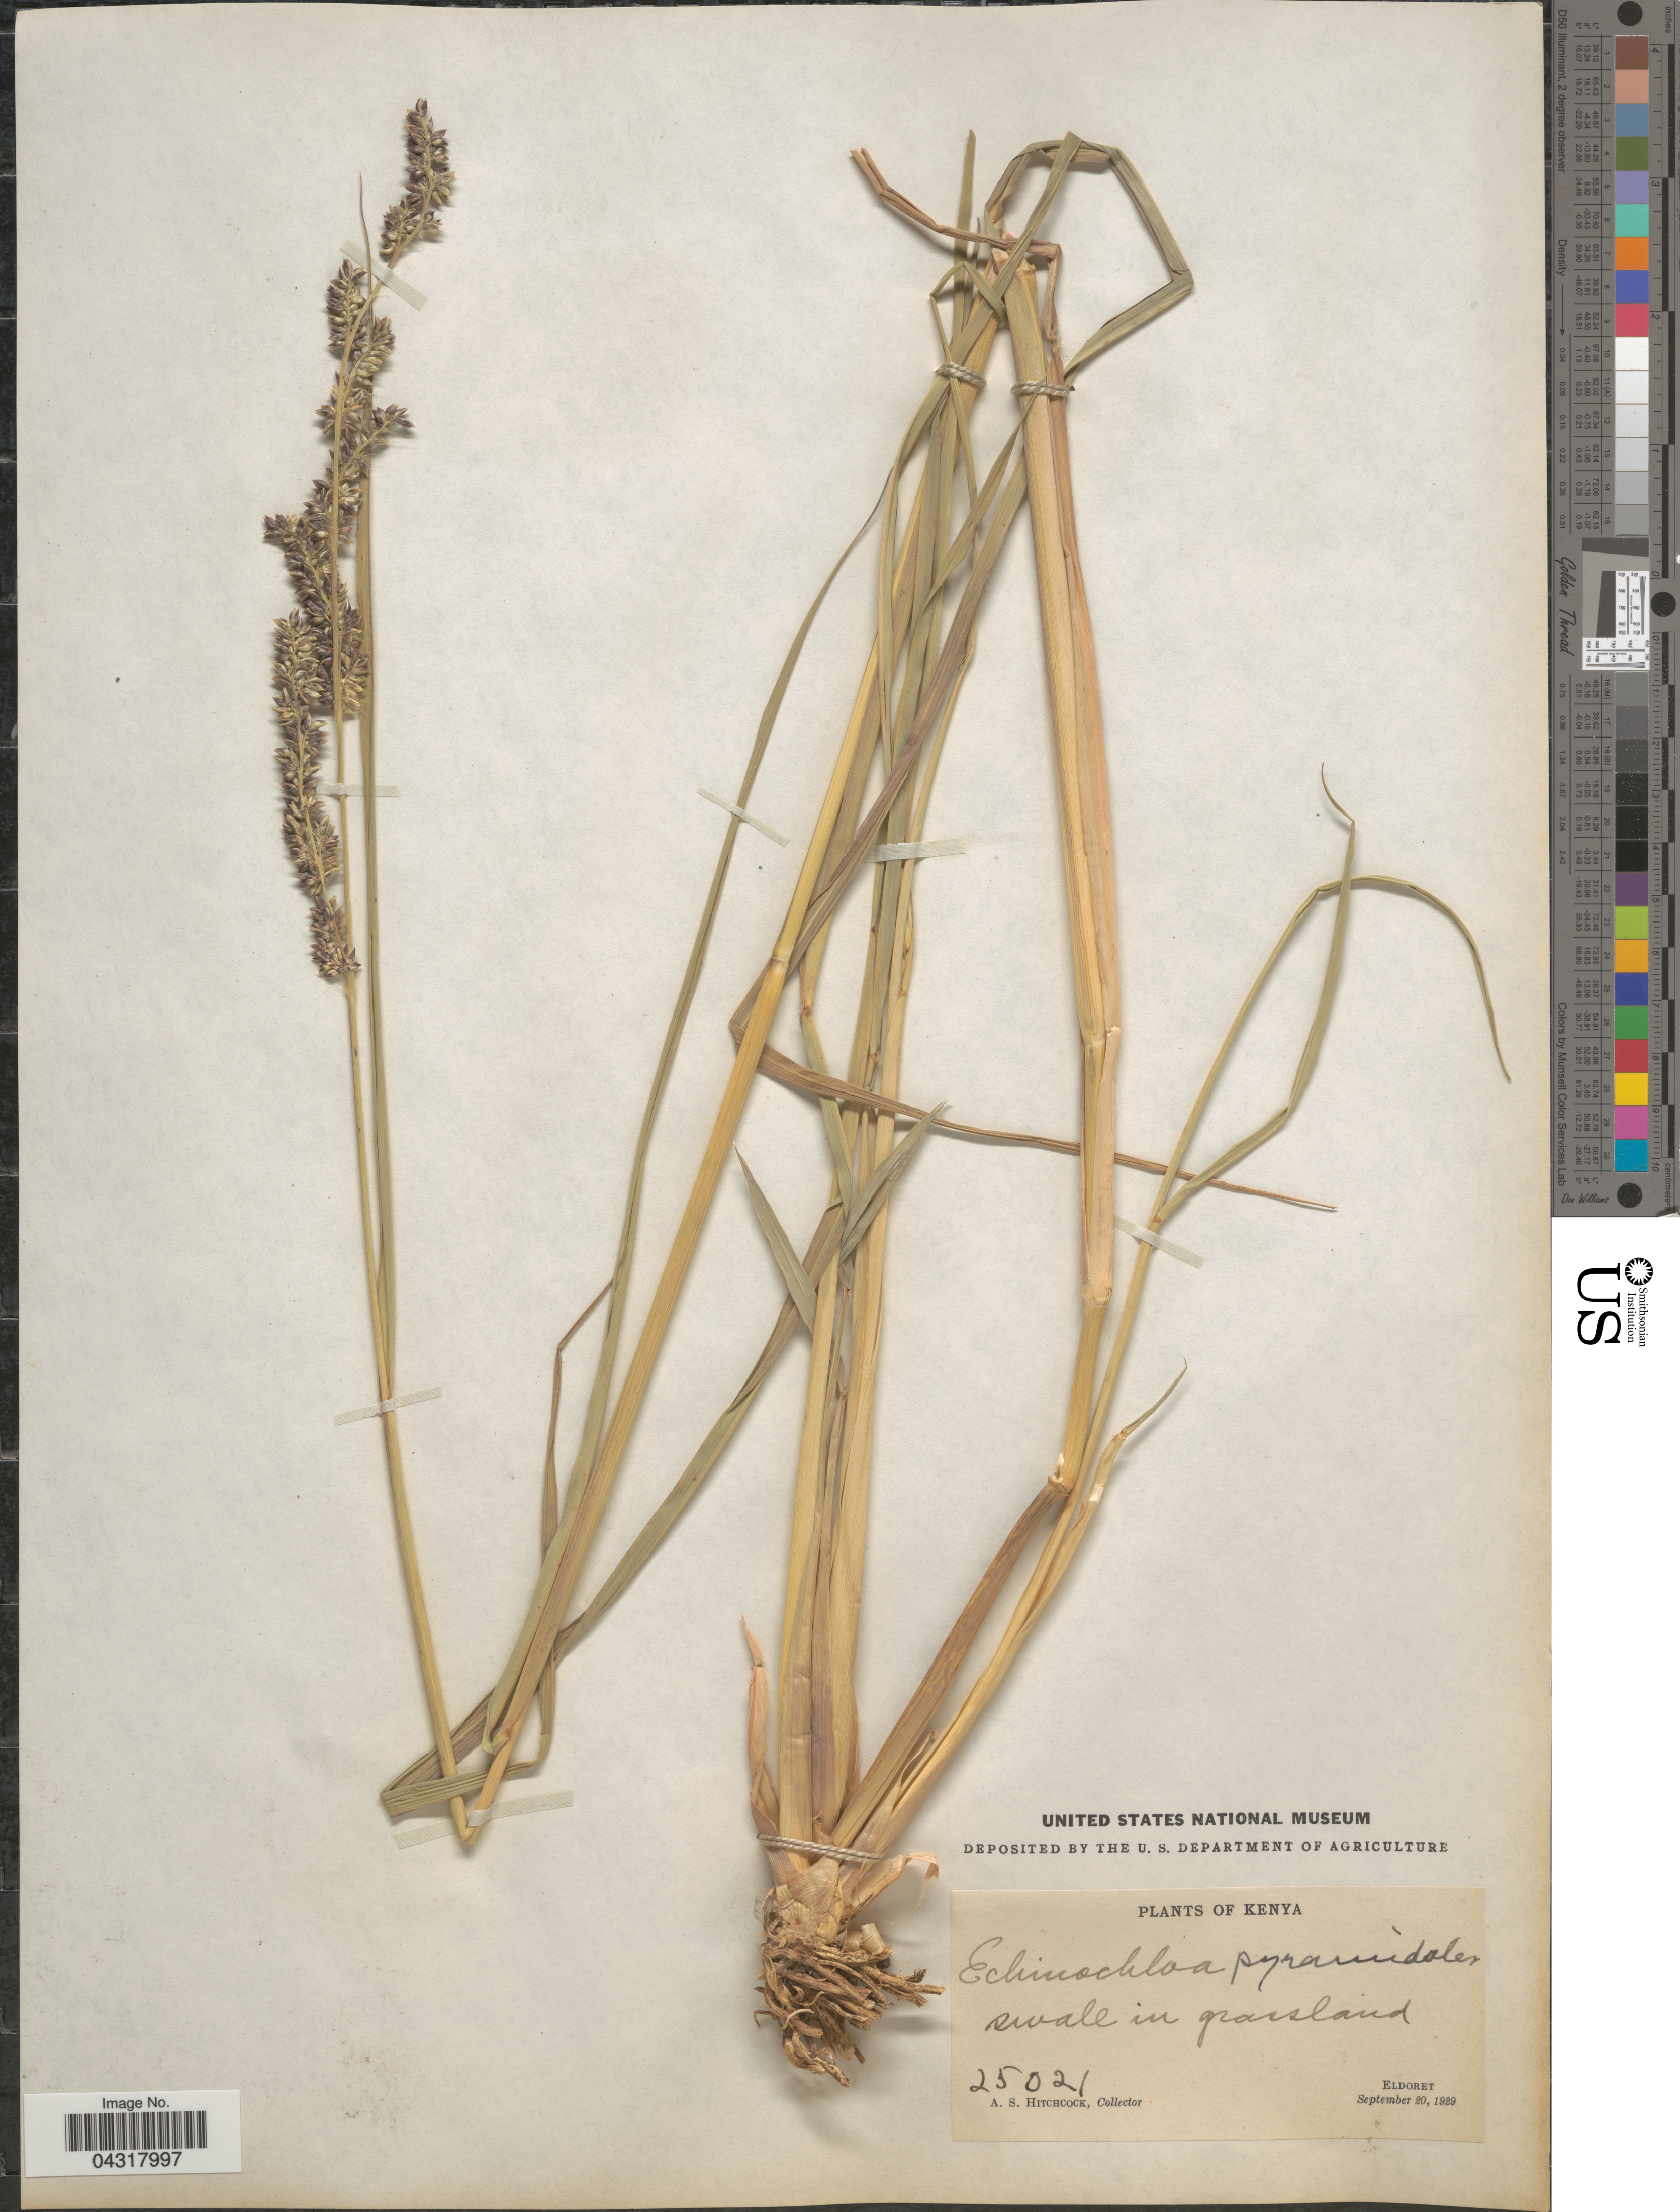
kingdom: Plantae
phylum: Tracheophyta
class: Liliopsida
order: Poales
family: Poaceae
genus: Echinochloa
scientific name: Echinochloa pyramidalis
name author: (Lam.) Hitchc. & Chase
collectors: A. S. Hitchcock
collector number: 25021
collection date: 1929-09-20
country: Kenya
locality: Swale in grassland. Eldoret.